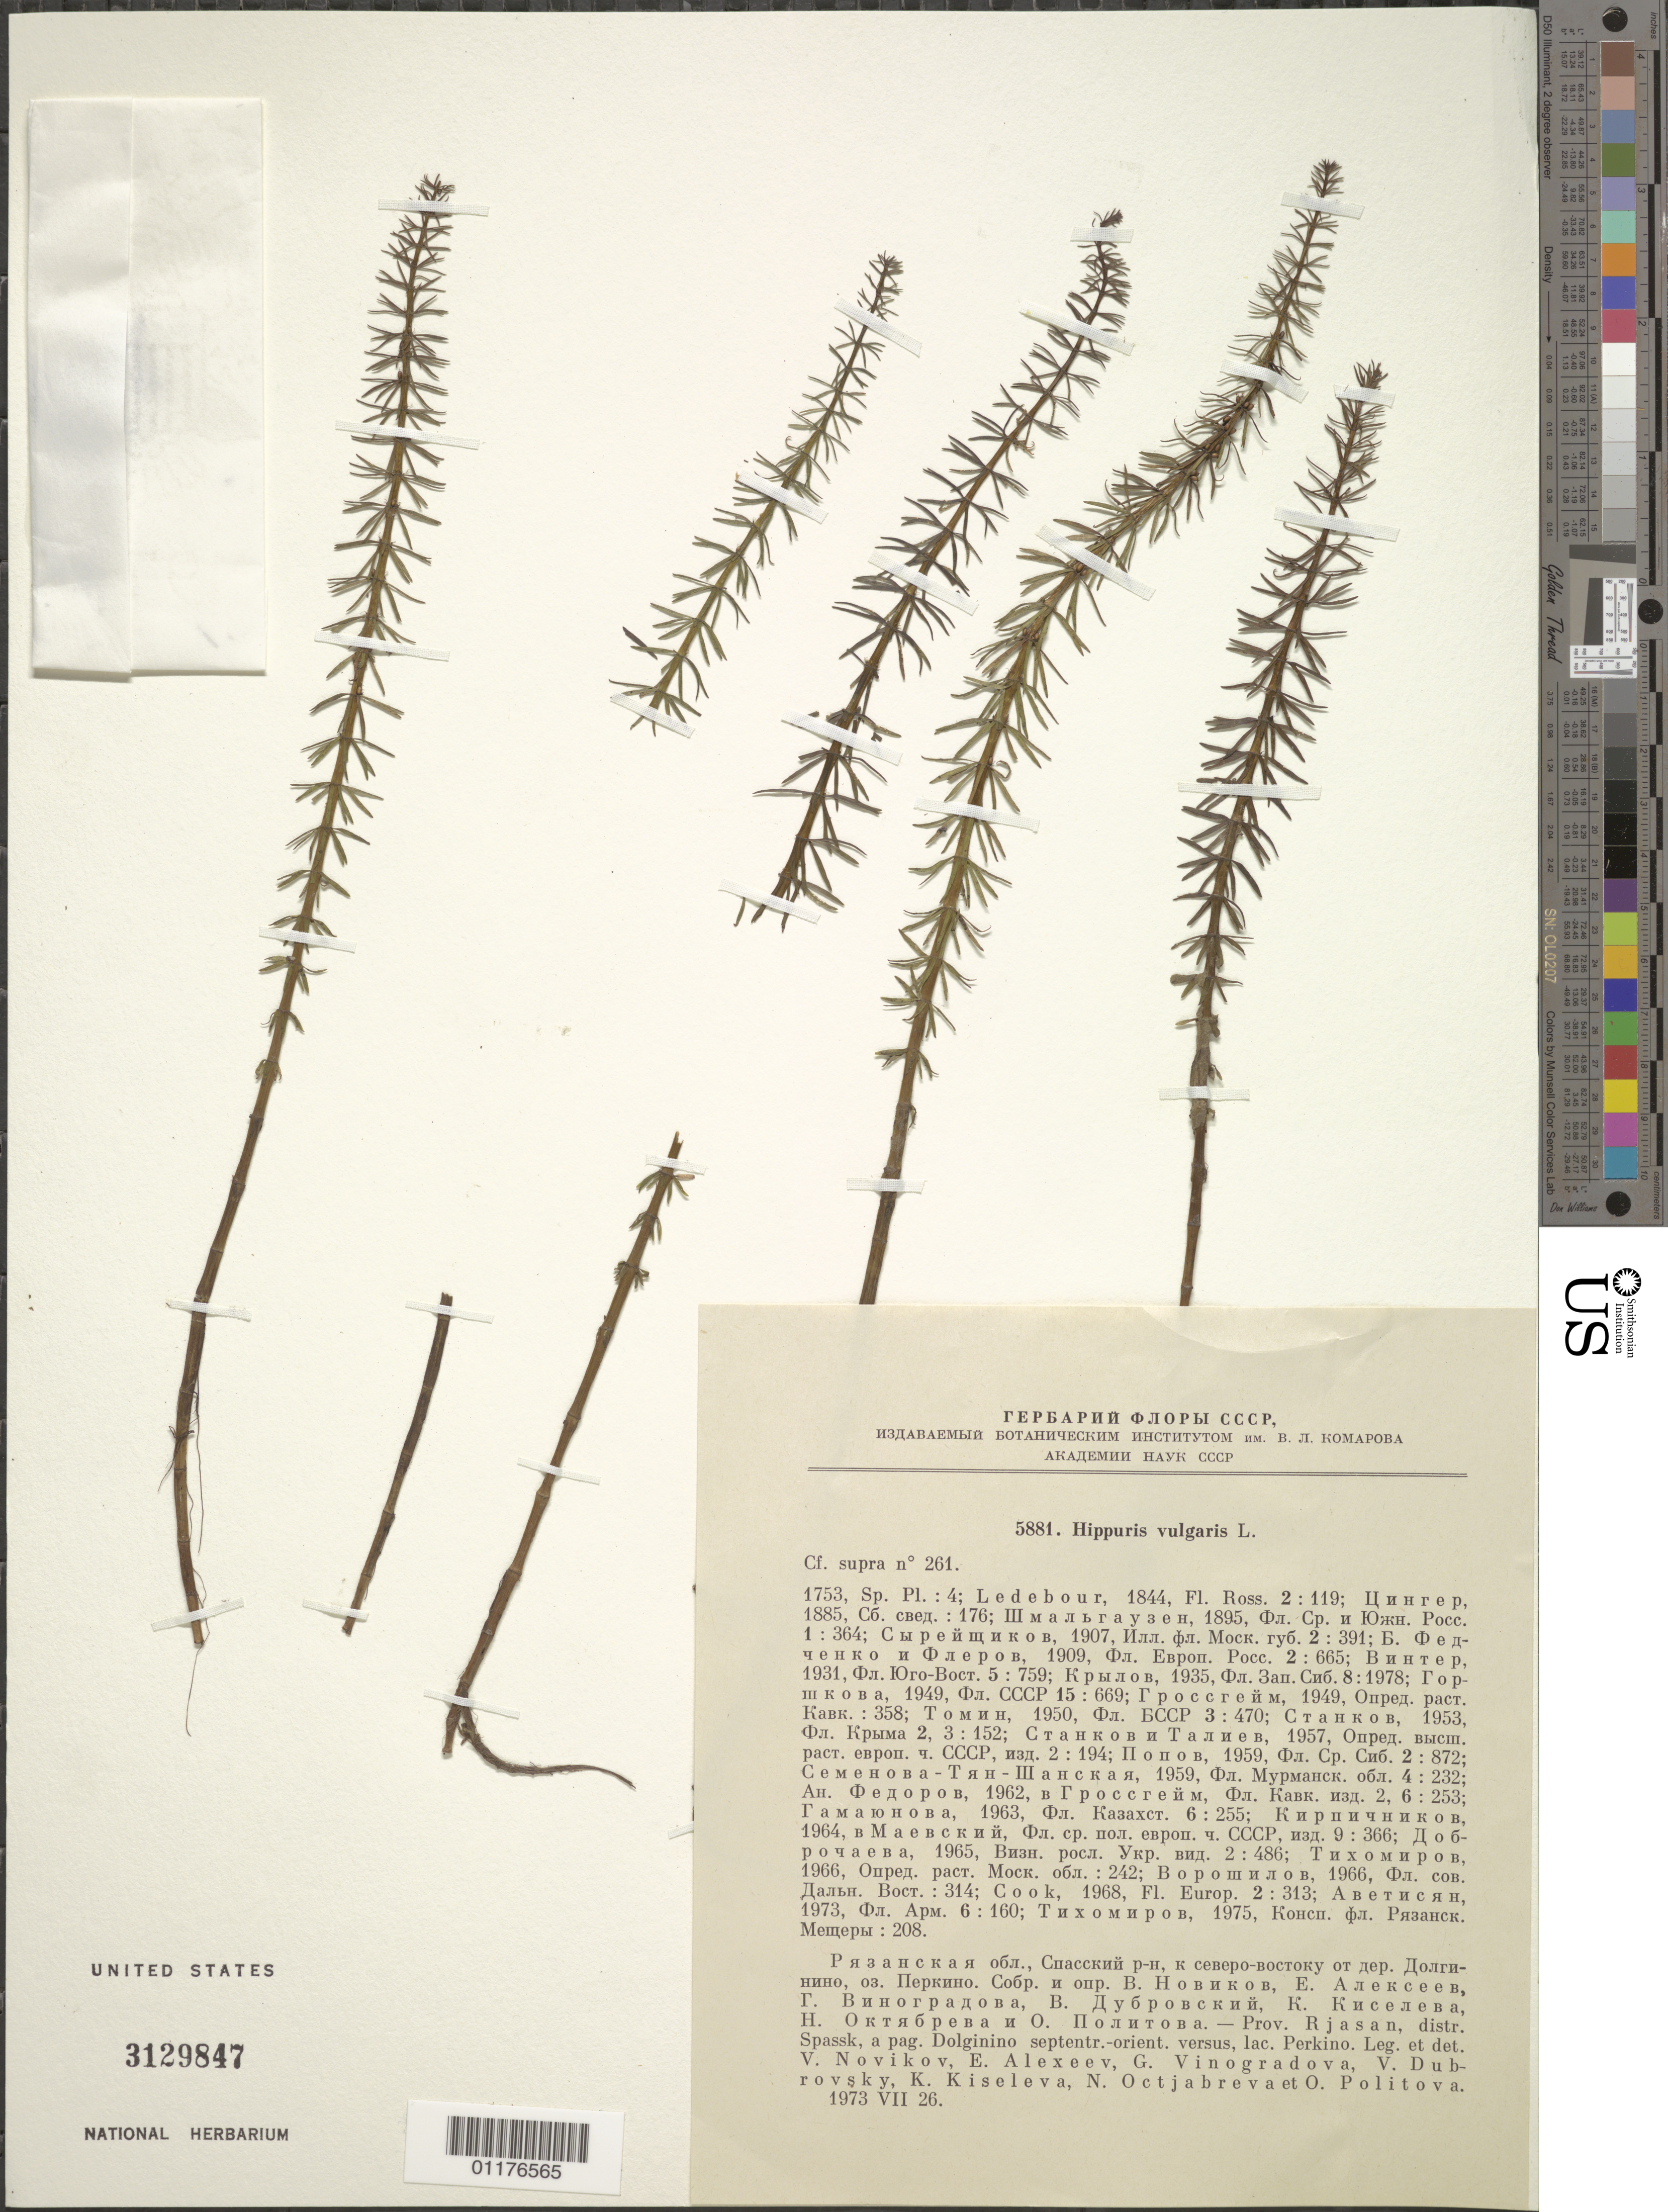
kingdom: Plantae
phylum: Tracheophyta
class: Magnoliopsida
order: Lamiales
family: Plantaginaceae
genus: Hippuris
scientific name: Hippuris vulgaris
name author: L.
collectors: V. Novikov, E. B. Alexeev, N. Octjabreva, G. Vinogradova, V. Dubrovsky, K. Kiseleva & O. Politova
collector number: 261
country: Russian Federation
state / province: Ryazan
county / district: Spassk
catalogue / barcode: US 3129847